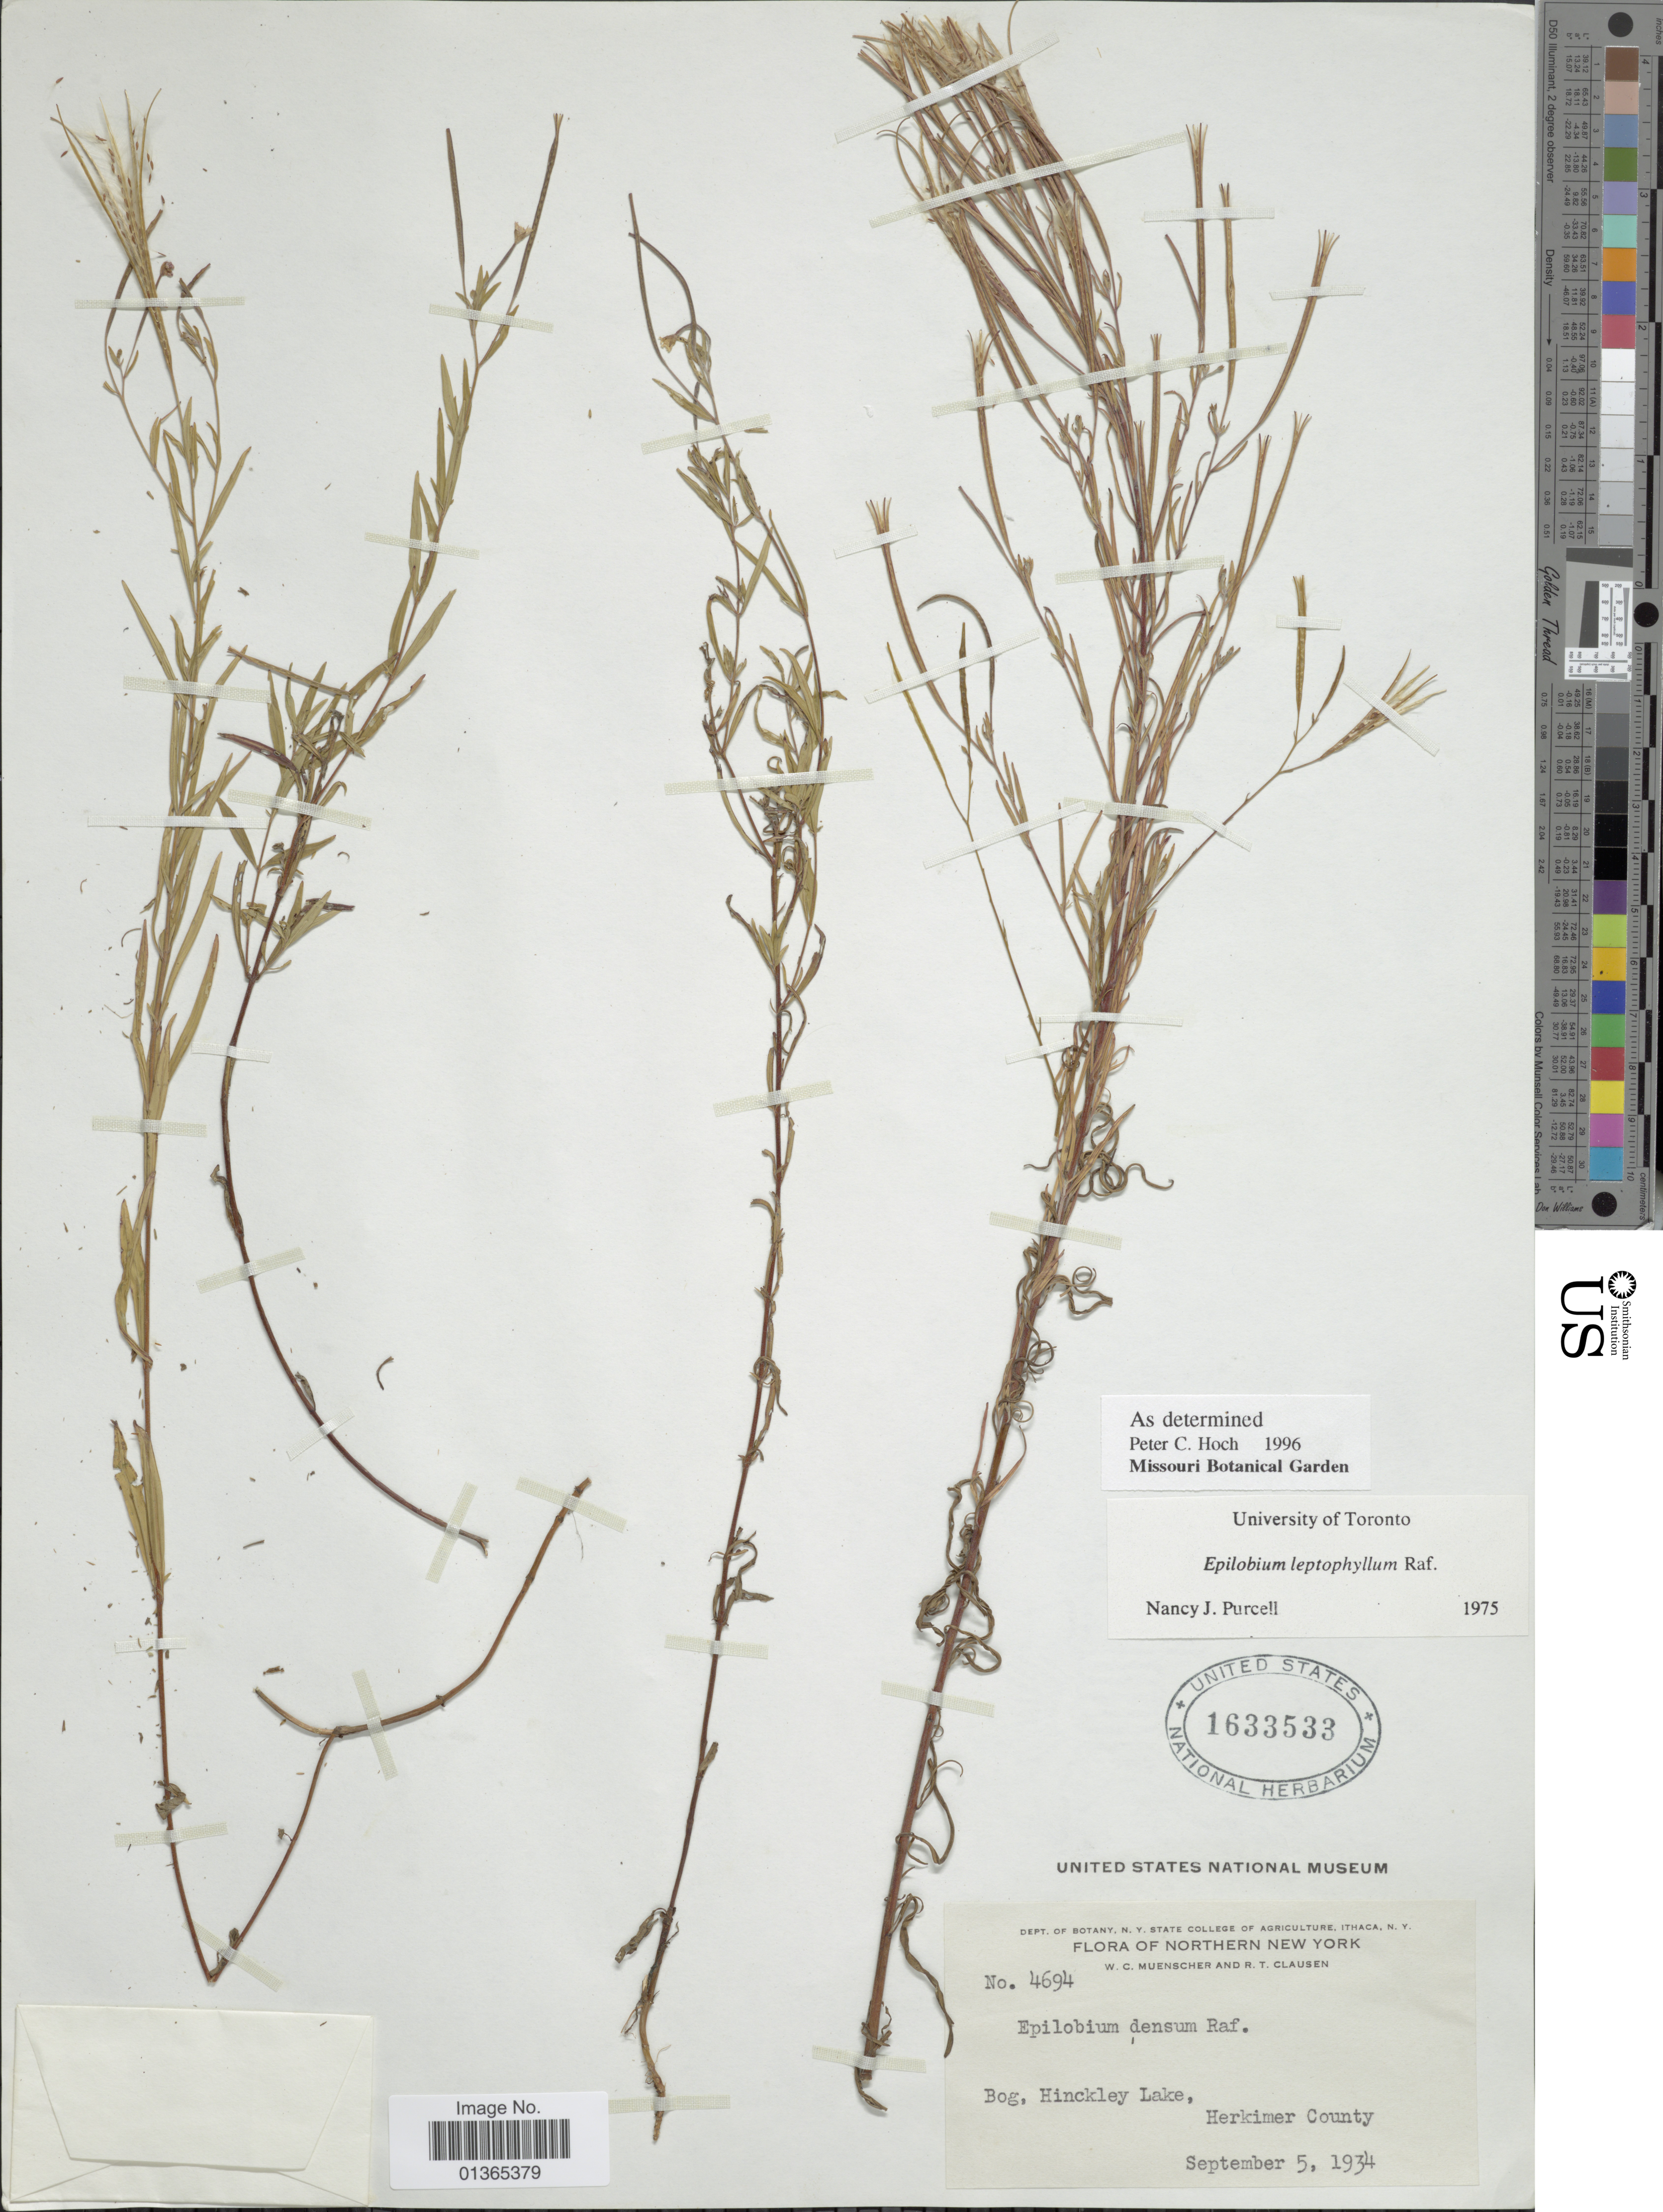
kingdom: Plantae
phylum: Tracheophyta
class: Magnoliopsida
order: Myrtales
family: Onagraceae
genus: Epilobium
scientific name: Epilobium leptophyllum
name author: Raf.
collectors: W. Muenscher & R. T. Clausen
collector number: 4694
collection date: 1934-09-05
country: United States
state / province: New York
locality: Northern New York. Bog, Hinckley Lake, Herkimer County.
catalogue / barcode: US 1633533